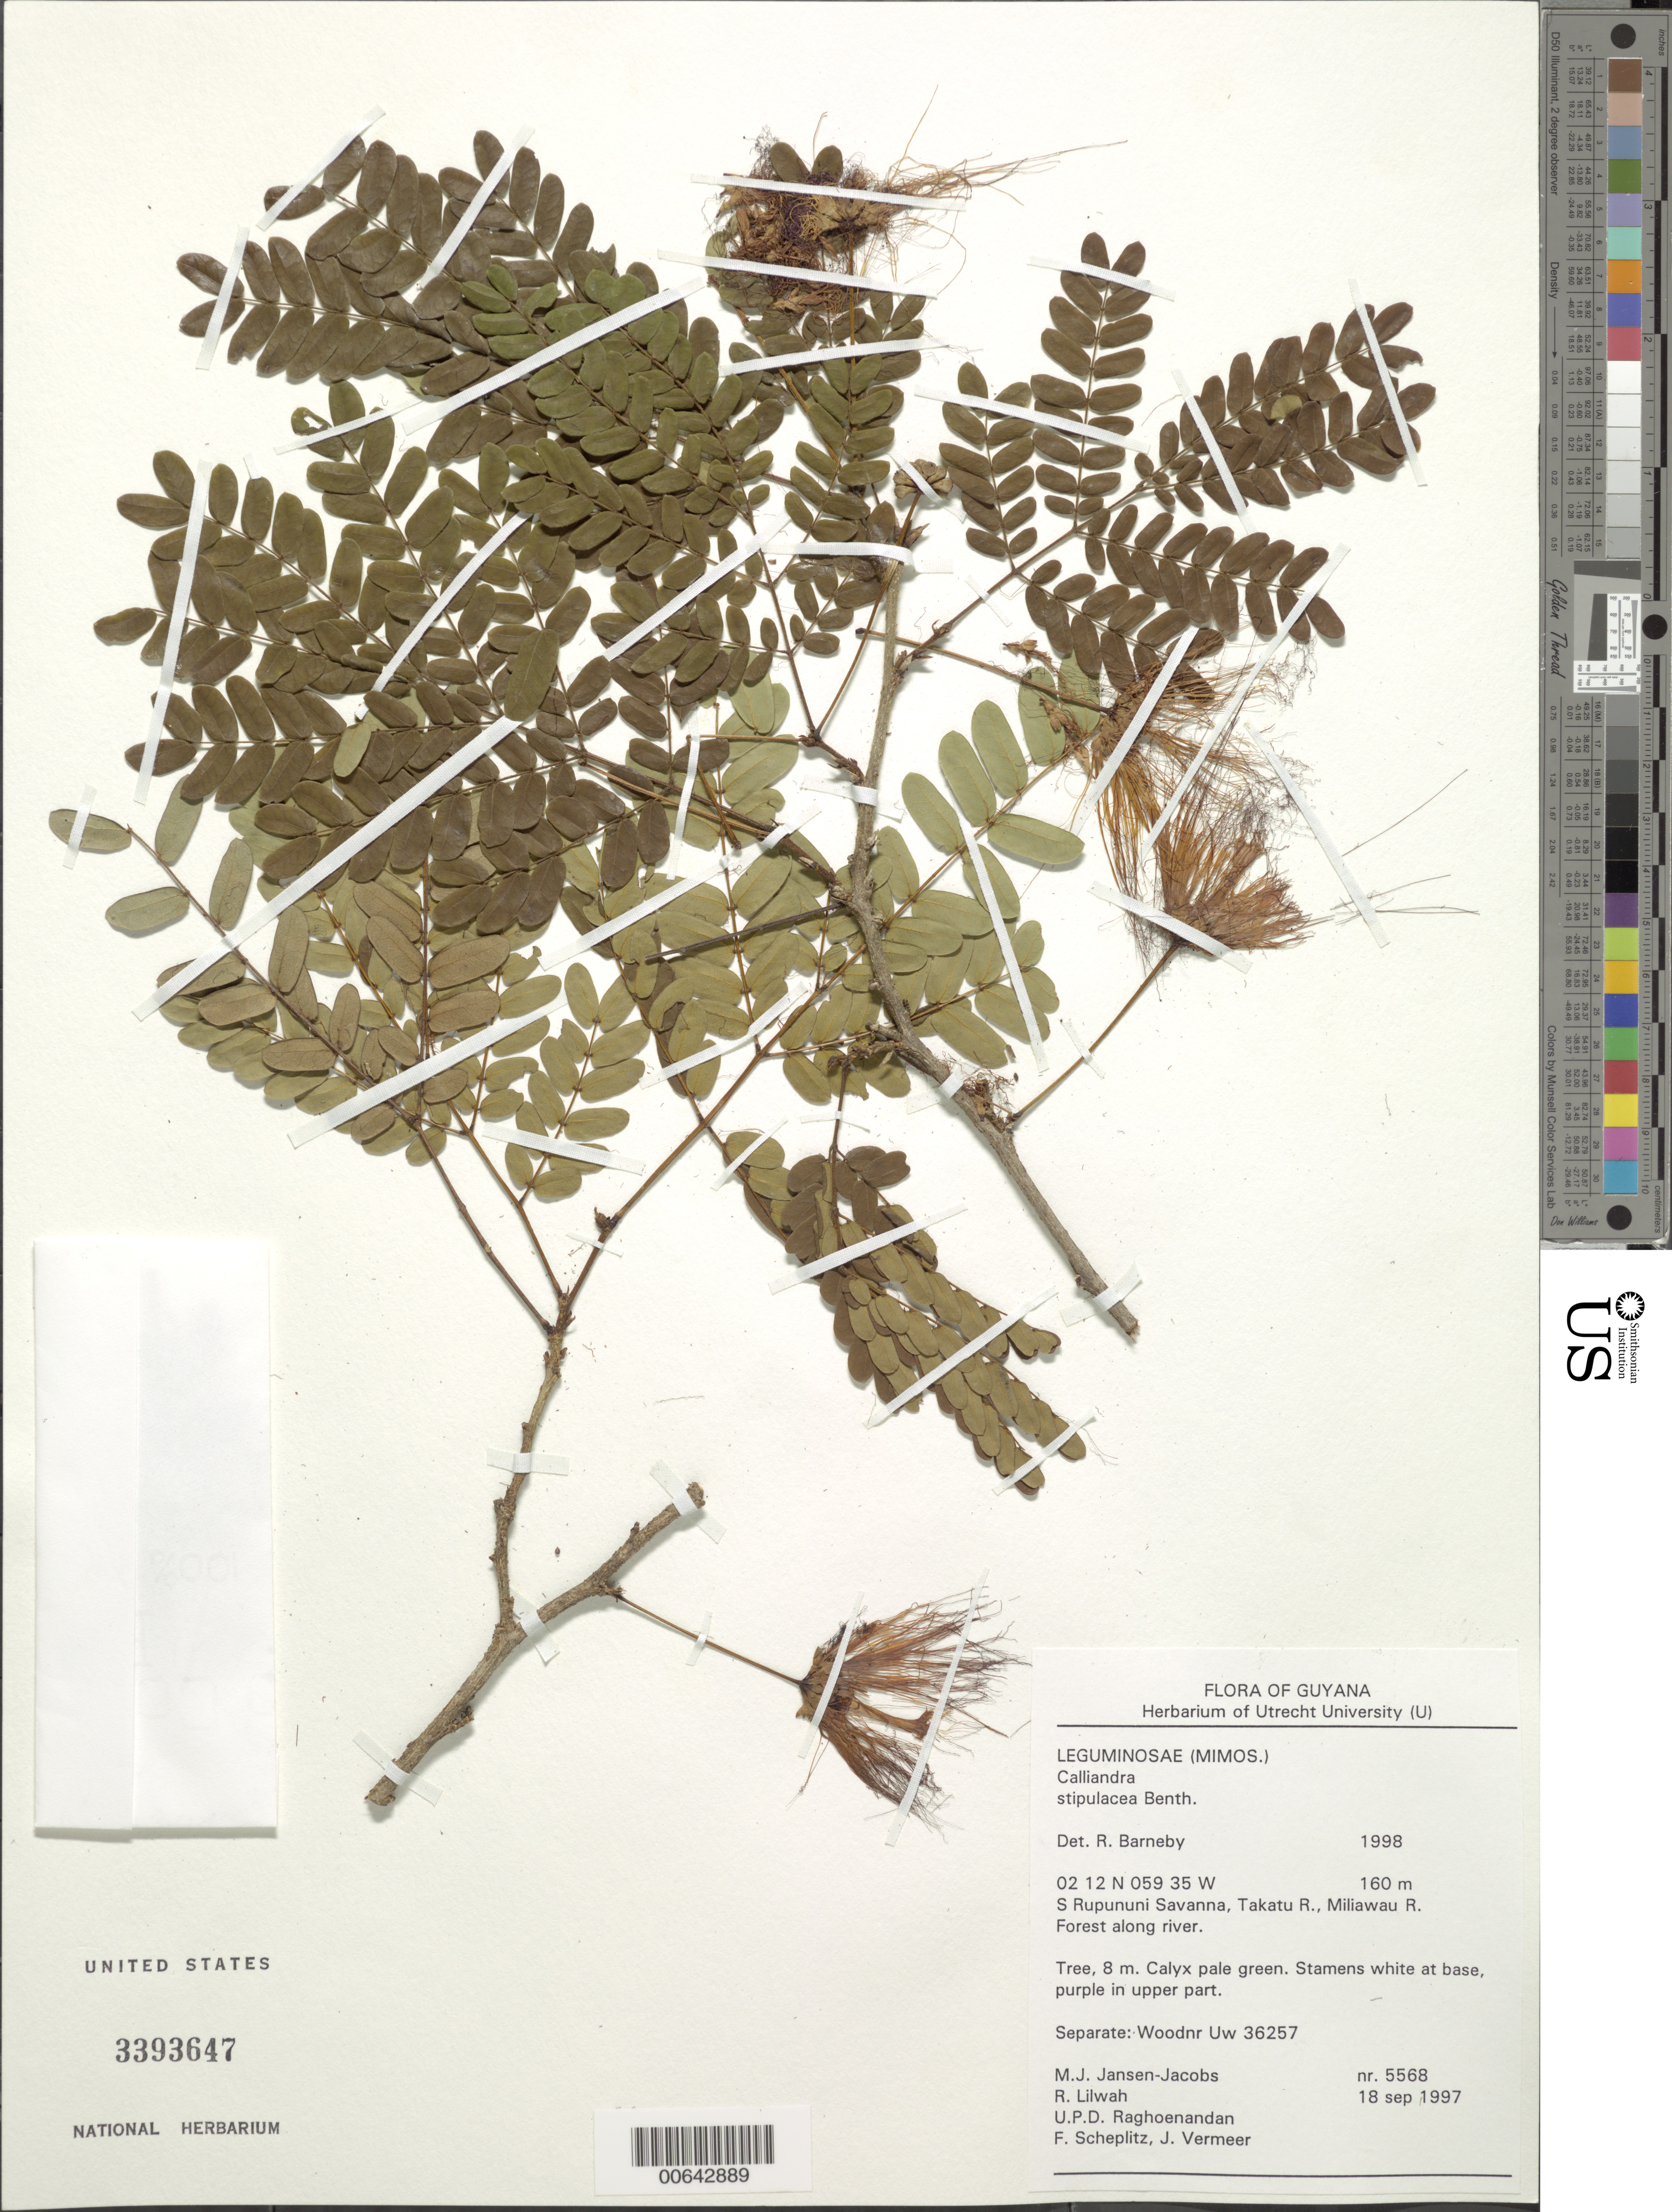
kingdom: Plantae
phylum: Tracheophyta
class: Magnoliopsida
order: Fabales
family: Fabaceae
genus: Calliandra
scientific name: Calliandra stipulacea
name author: Benth.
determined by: Barneby, Rupert C., (NY)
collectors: M. J. Jansen-Jacobs, R. Lilwah, U. Raghoenandan, F. Scheplitz & J. Vermeer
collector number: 5568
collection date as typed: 18-Sep-97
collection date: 1997-09-18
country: Guyana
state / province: U. Takutu-U. Essequibo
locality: S. Rupununi savanna, Takutu and Miliawau Rivers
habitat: Forest along river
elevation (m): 160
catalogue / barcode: US 3393647